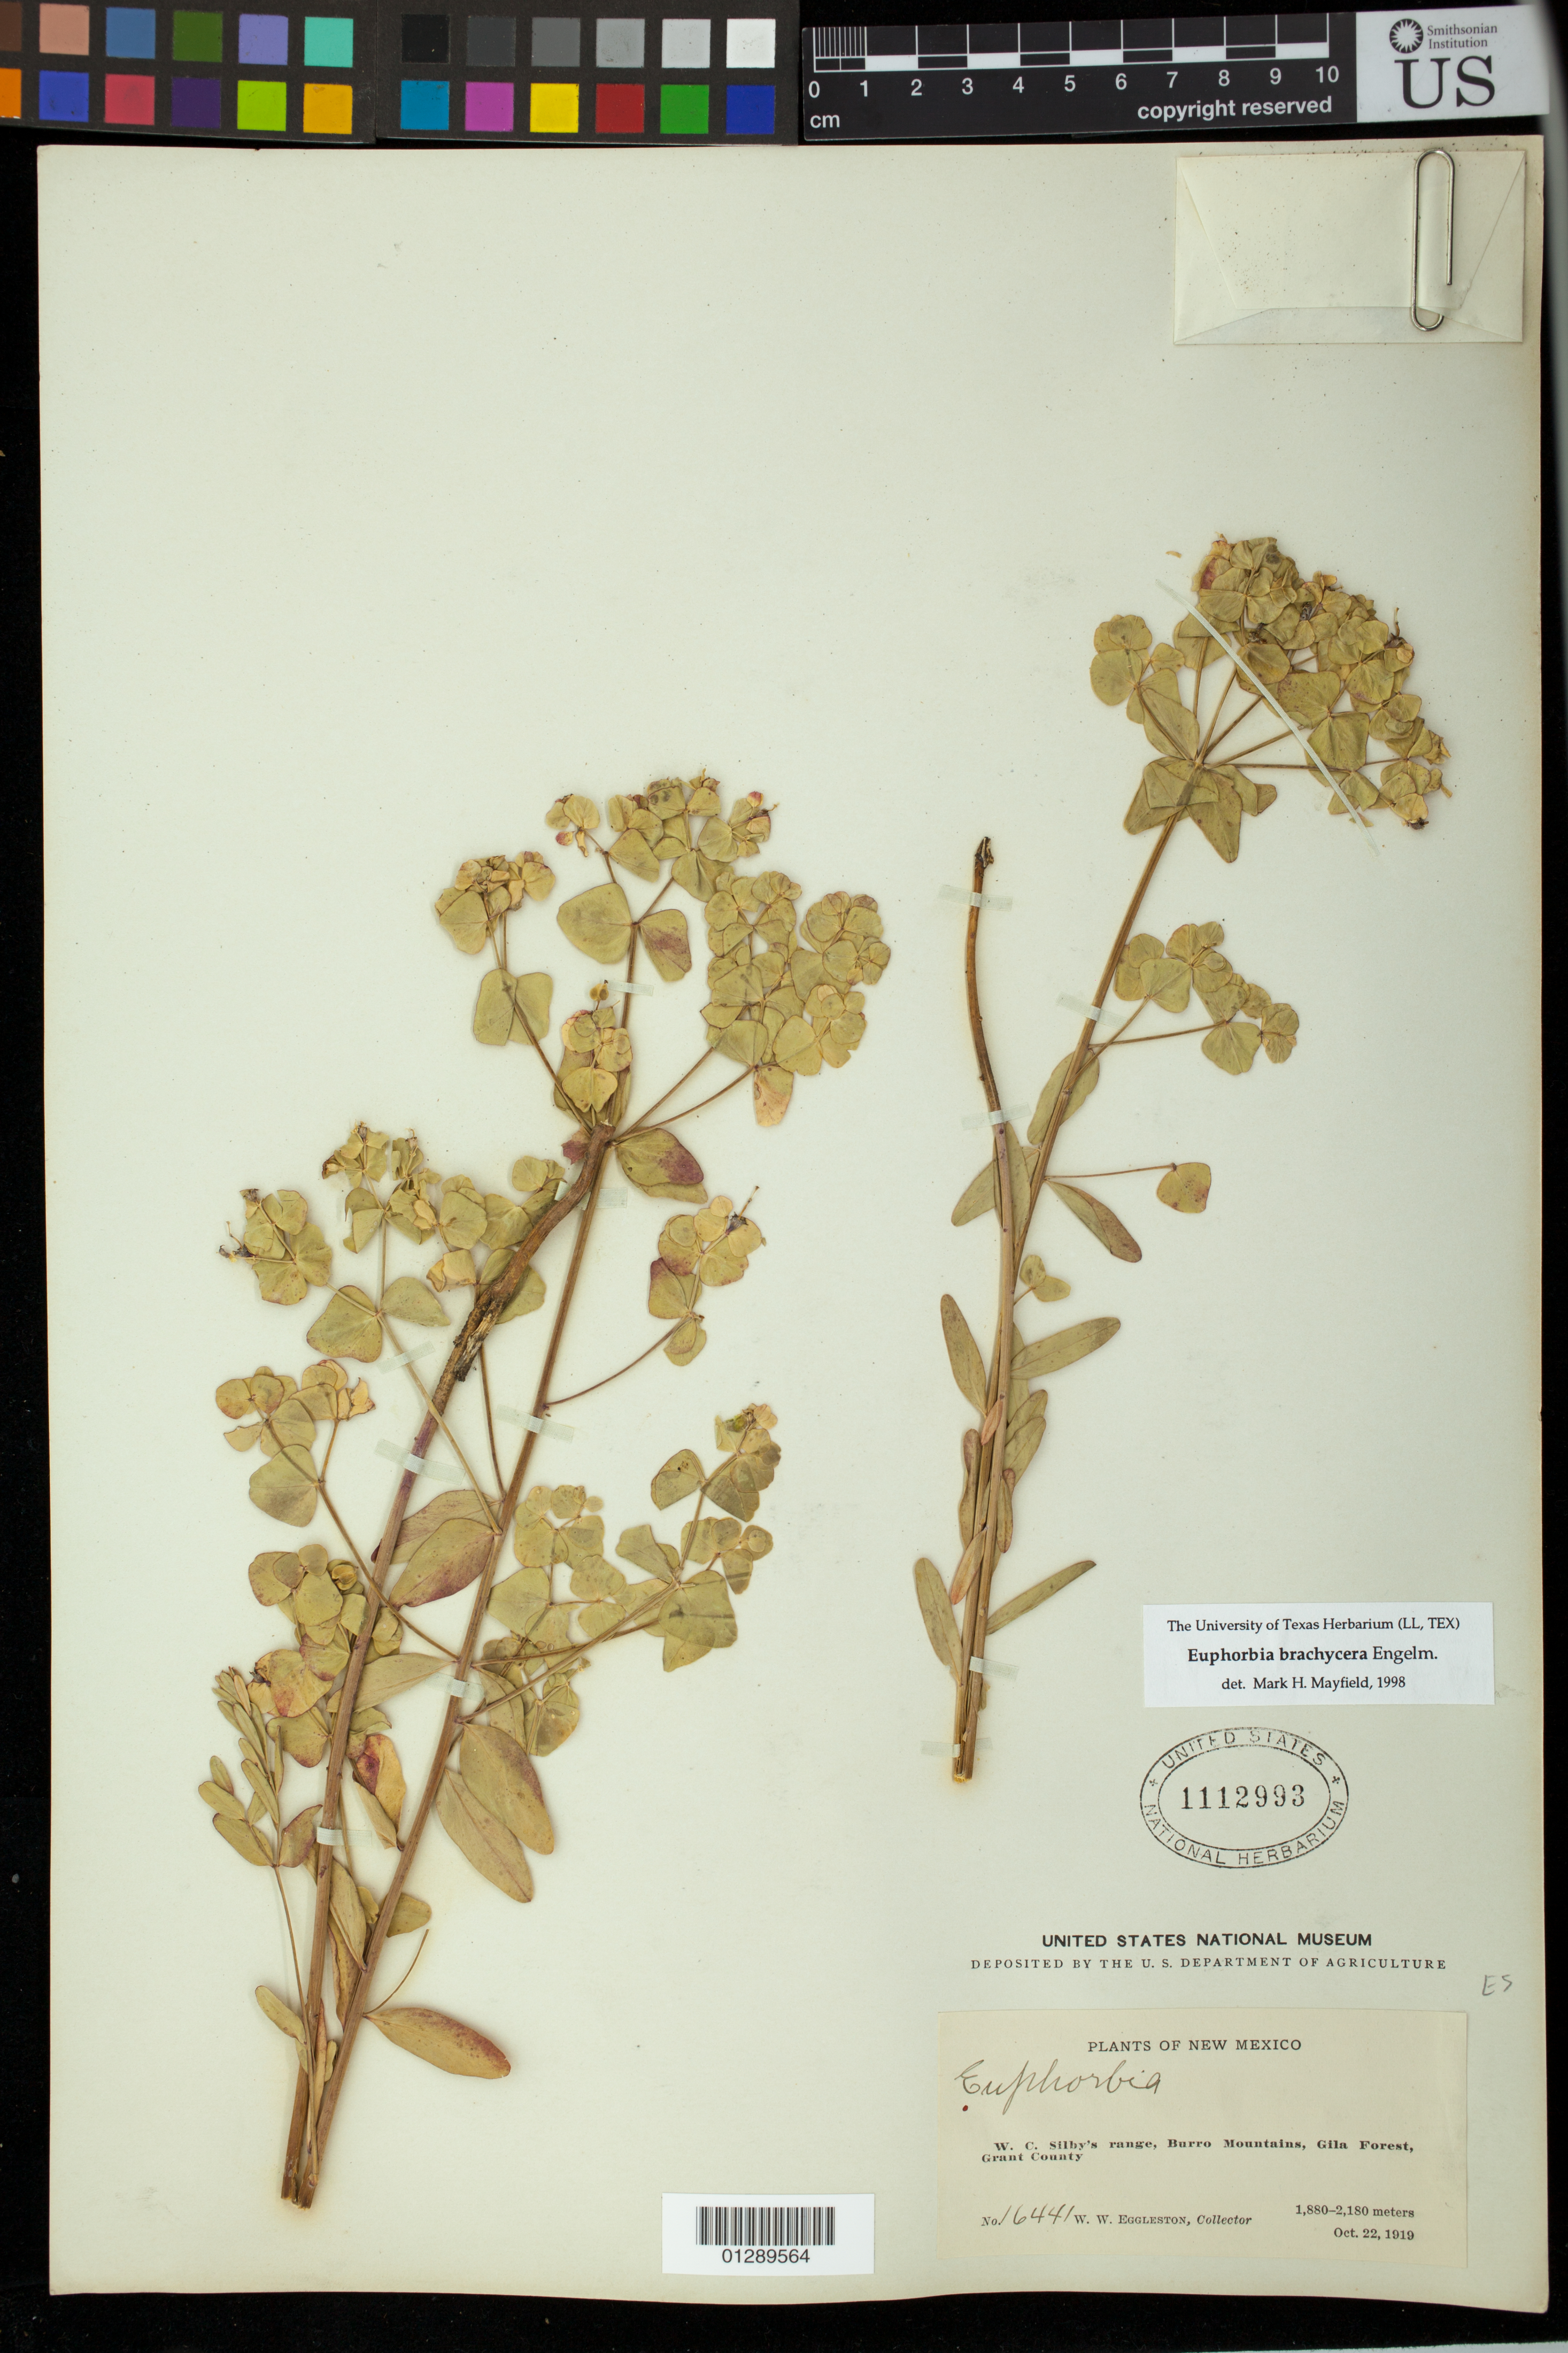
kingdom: Plantae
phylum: Tracheophyta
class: Magnoliopsida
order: Malpighiales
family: Euphorbiaceae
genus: Euphorbia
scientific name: Euphorbia brachycera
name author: Engelm. in Emory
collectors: W. W. Eggleston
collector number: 16441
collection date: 1919-10-22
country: United States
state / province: New Mexico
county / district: Grant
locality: W. C. Silby's range, Burro Mountains, Gila Forest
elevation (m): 1880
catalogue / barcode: US 1112993